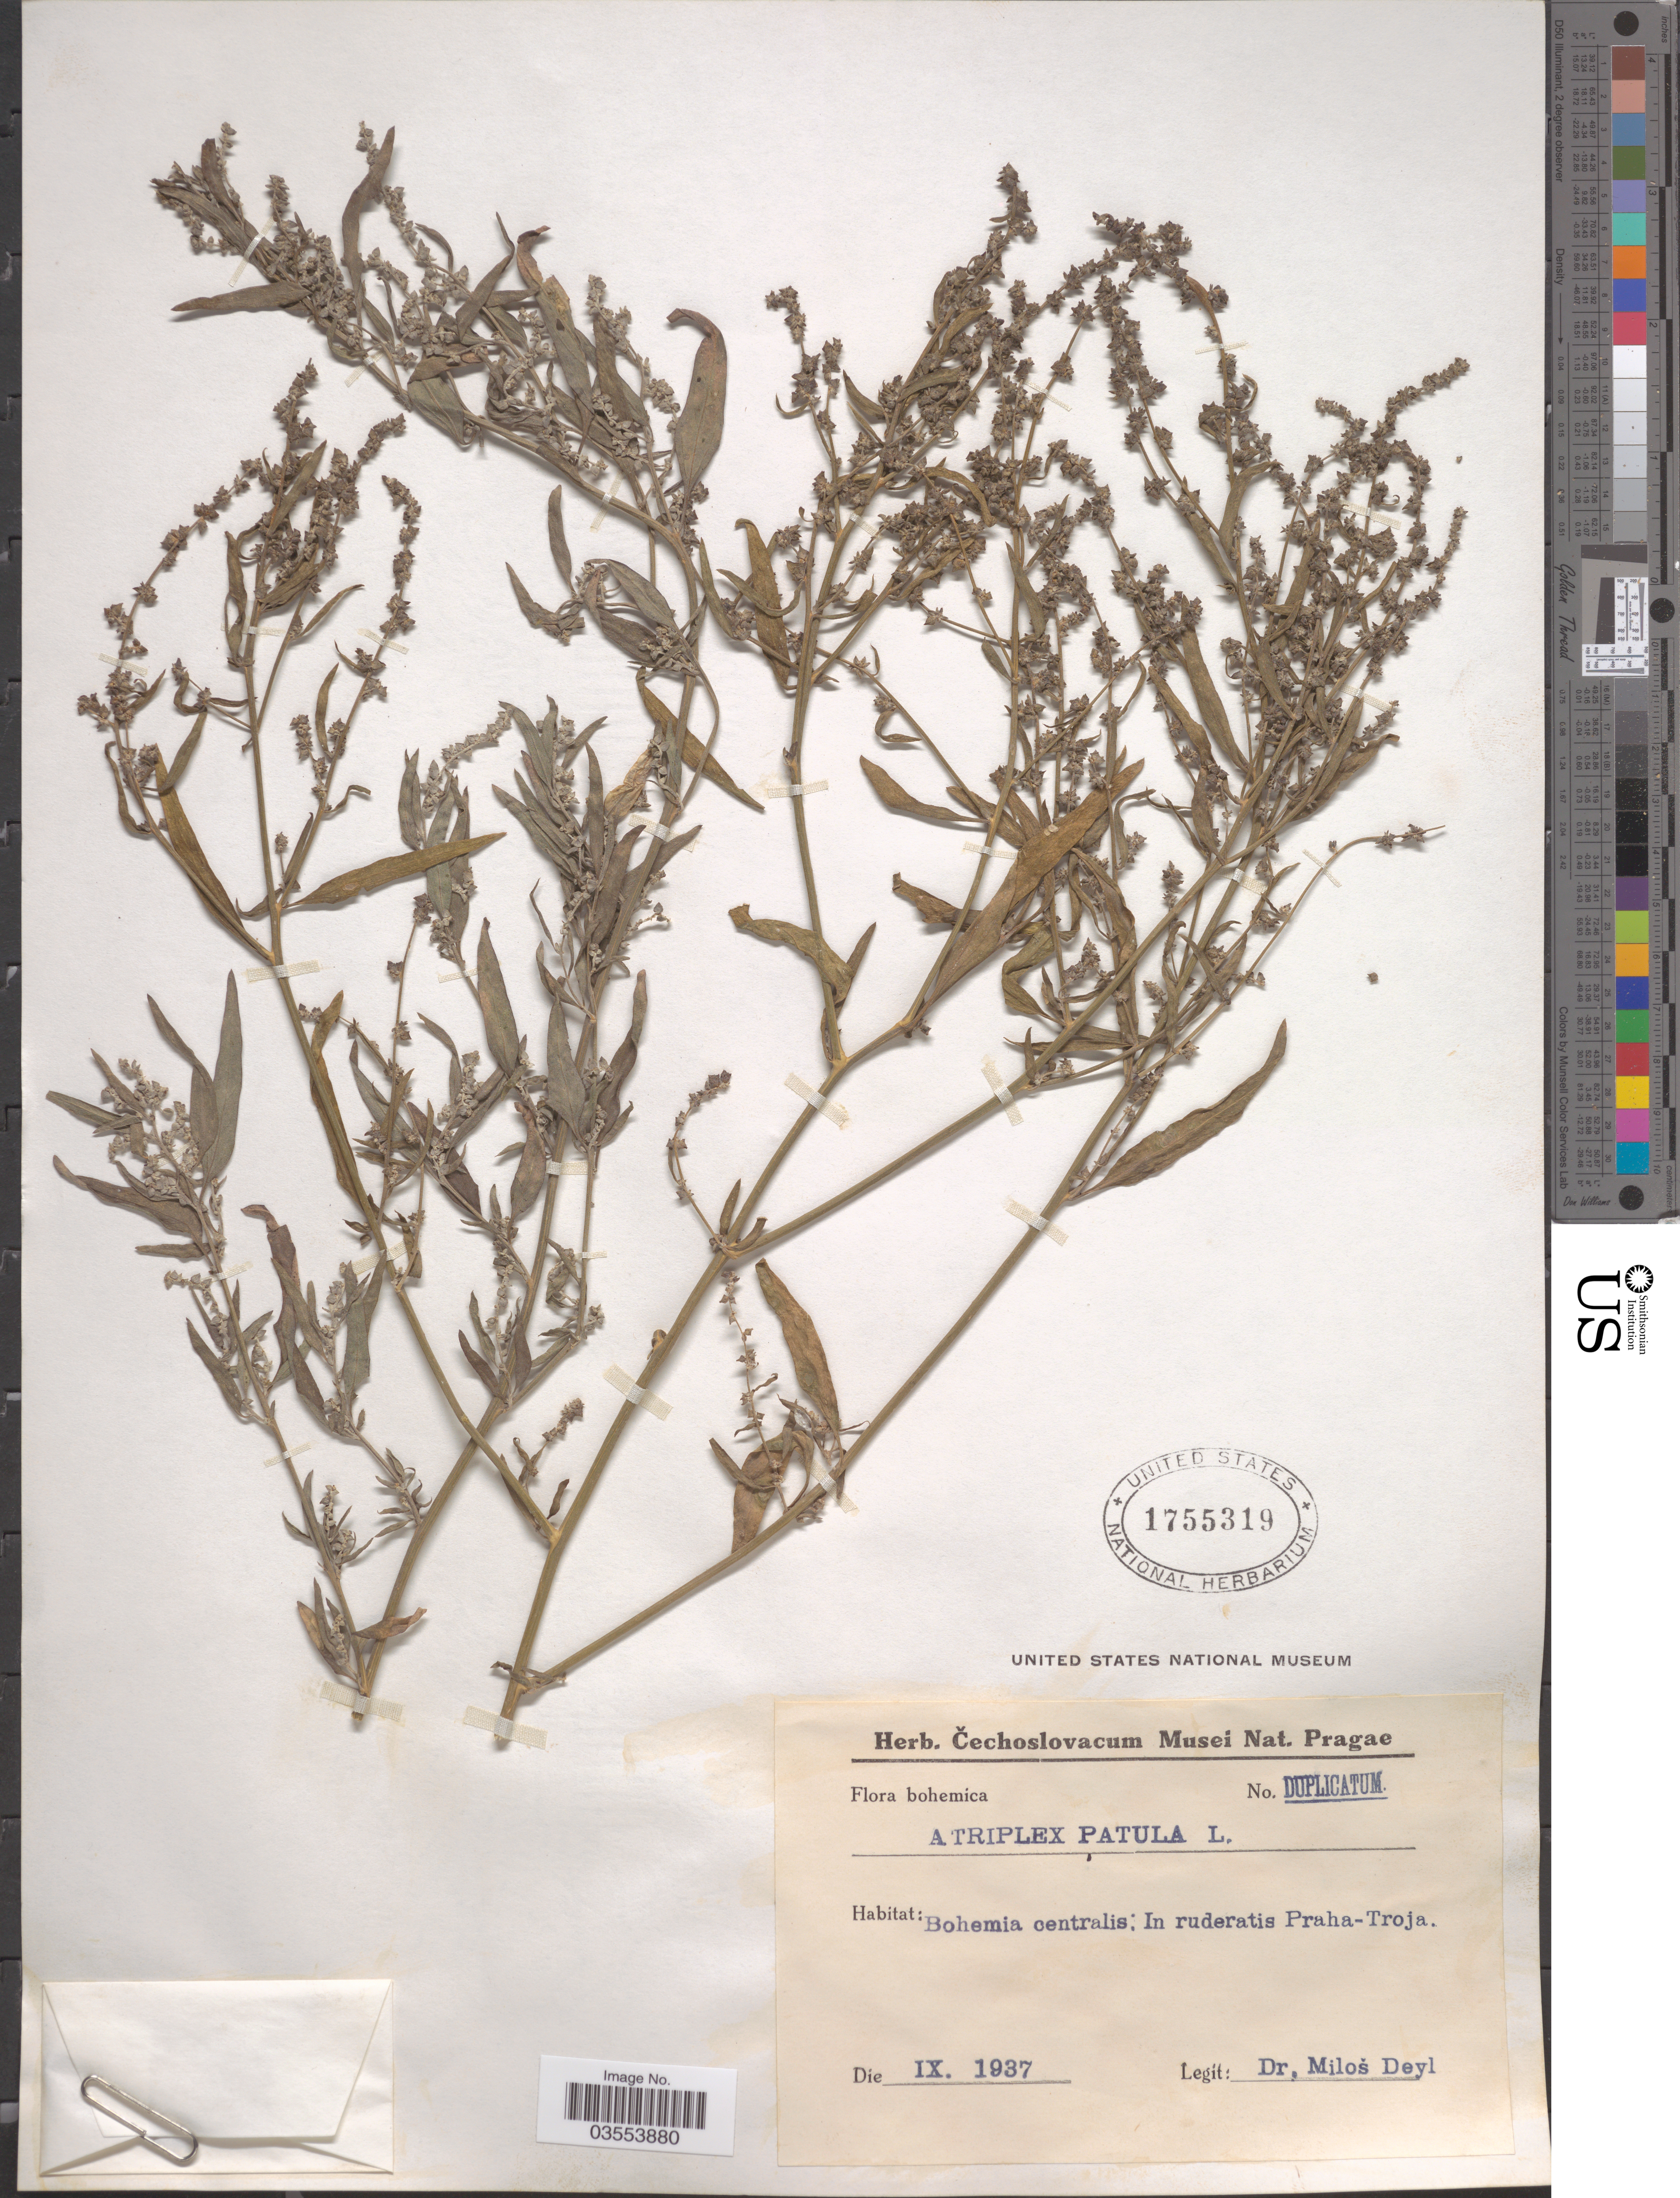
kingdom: Plantae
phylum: Tracheophyta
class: Magnoliopsida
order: Caryophyllales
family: Amaranthaceae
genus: Atriplex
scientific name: Atriplex patula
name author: L.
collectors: M. Deyl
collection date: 1937-09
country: Czechia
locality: Bohemica. Bohemia centralis: In ruderatis Praha-Troja.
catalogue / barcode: US 1755319